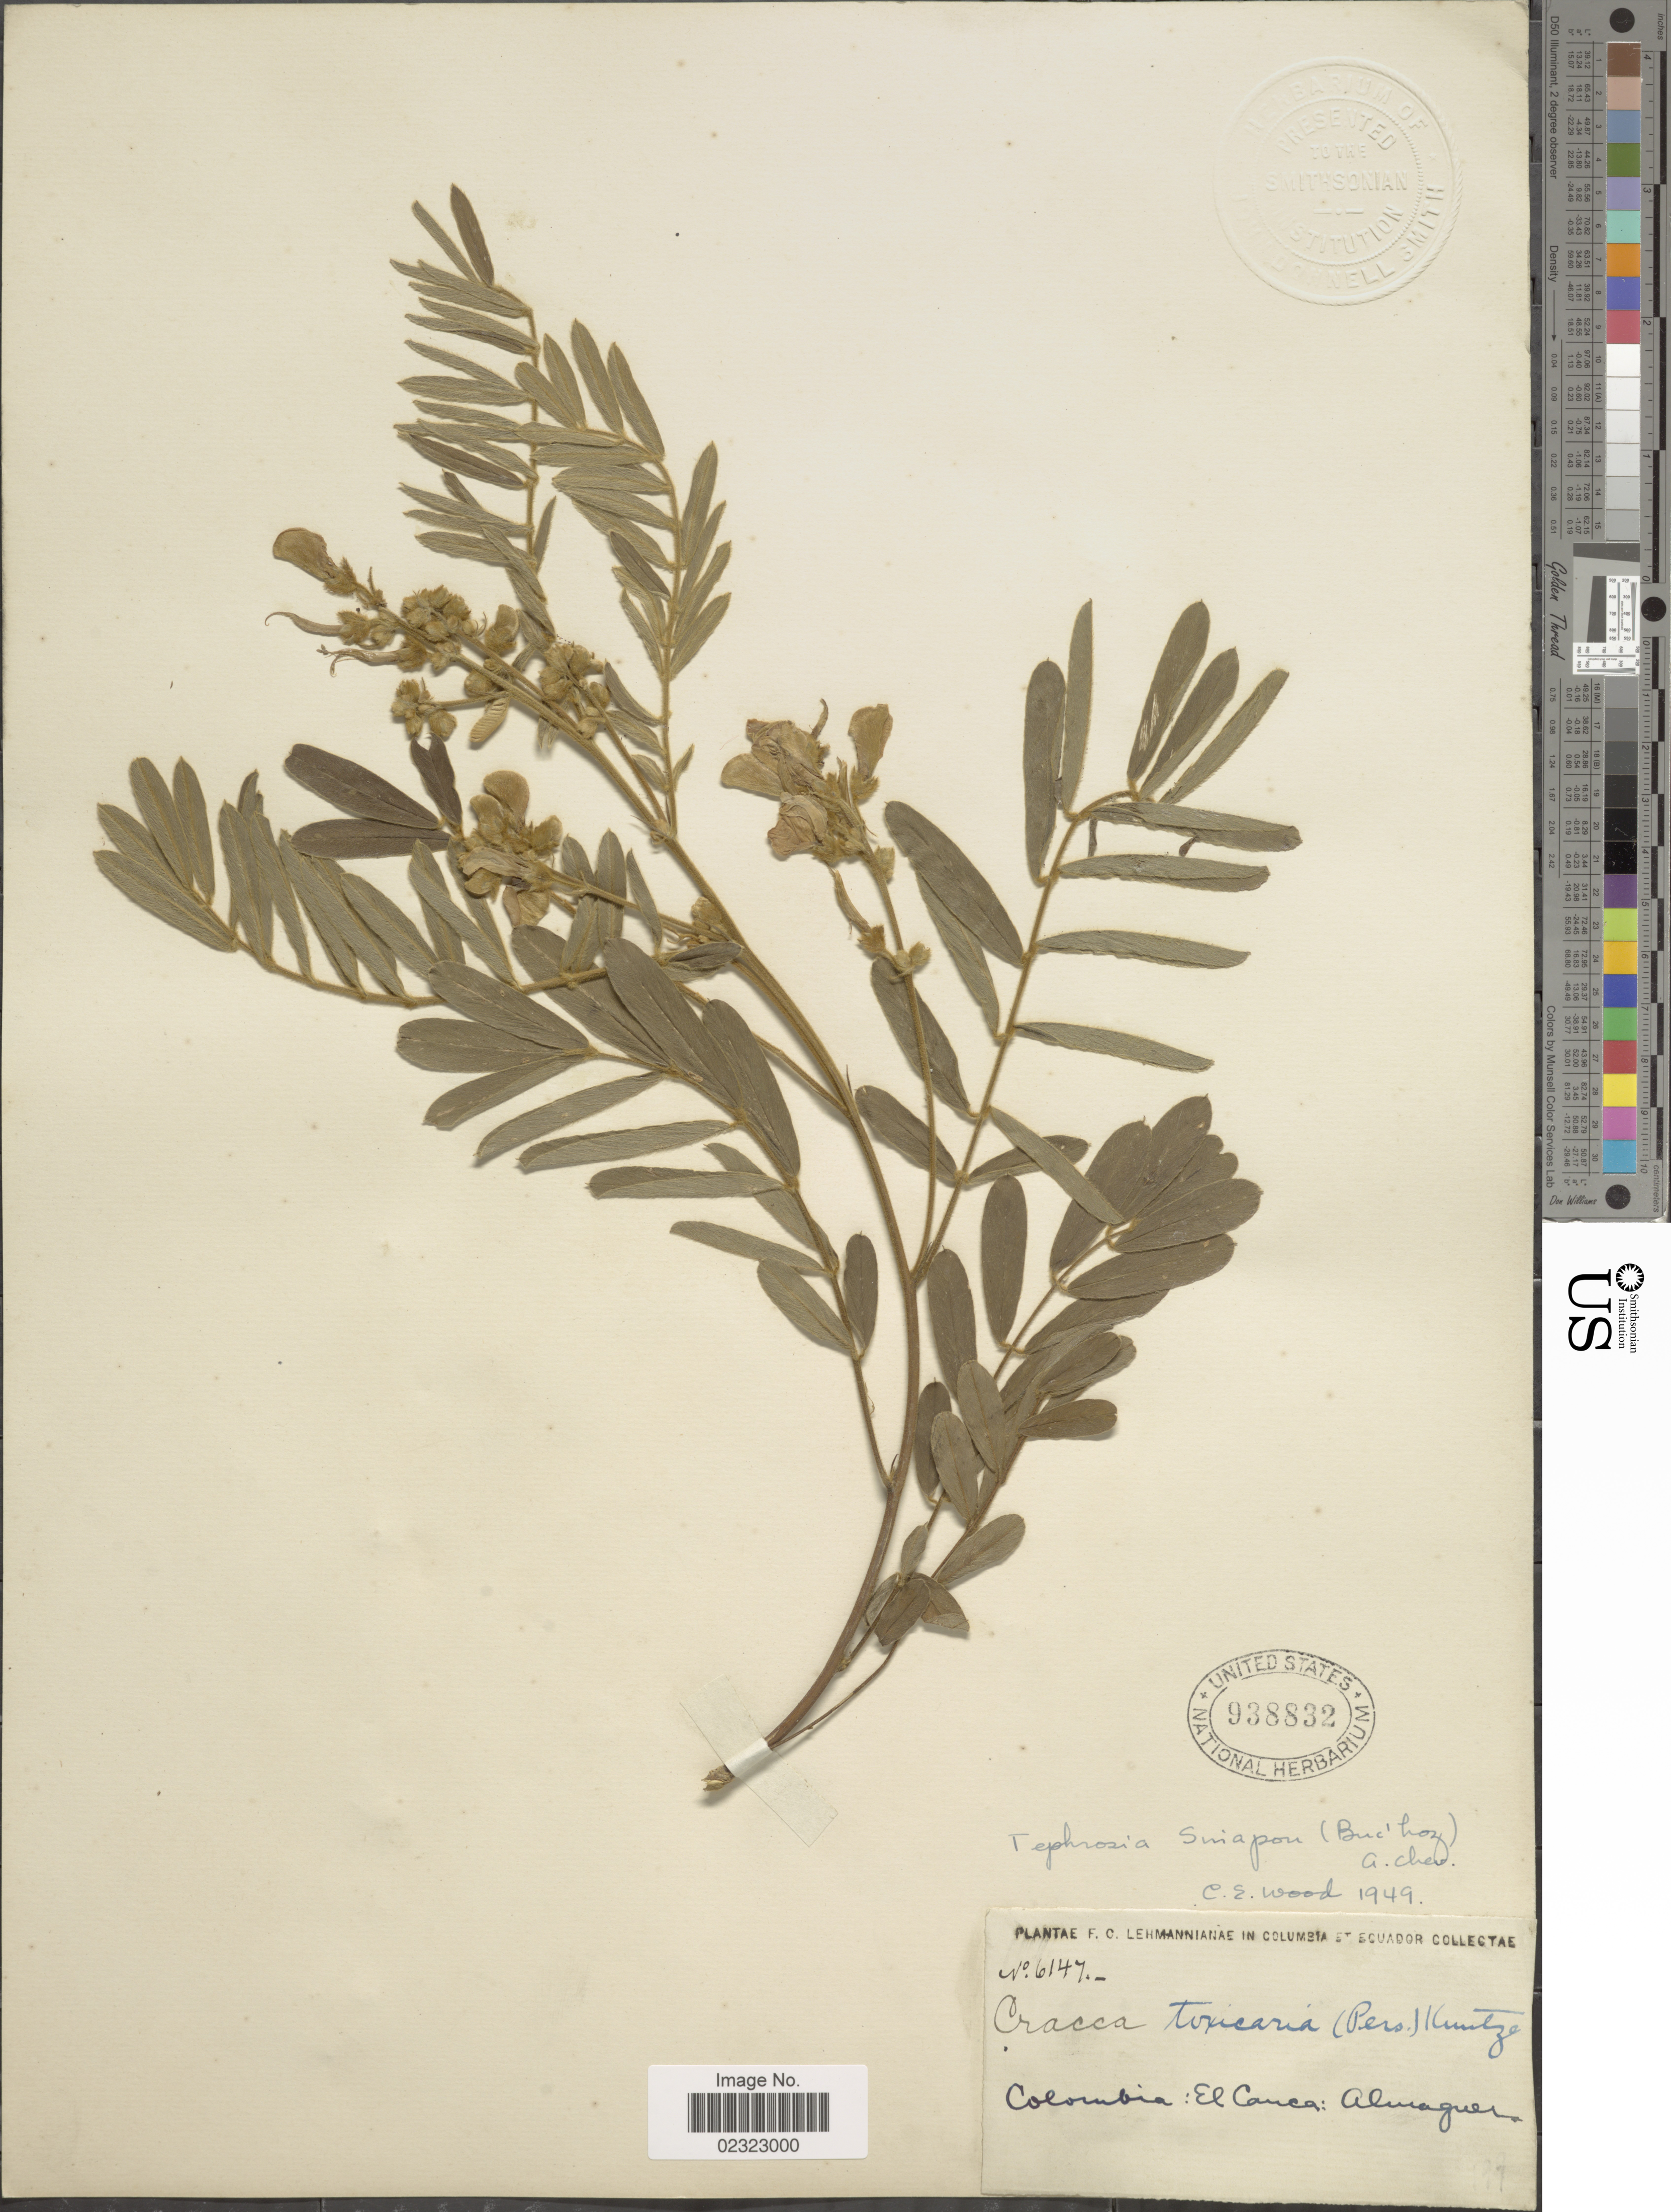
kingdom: Plantae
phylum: Tracheophyta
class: Magnoliopsida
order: Fabales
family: Fabaceae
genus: Tephrosia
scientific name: Tephrosia sinapou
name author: (Buc'hoz) A. Chev.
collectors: F. C. Lehmann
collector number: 6147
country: Colombia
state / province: Cauca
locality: Colombia: El Cauca: Aluaguer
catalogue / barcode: US 938832